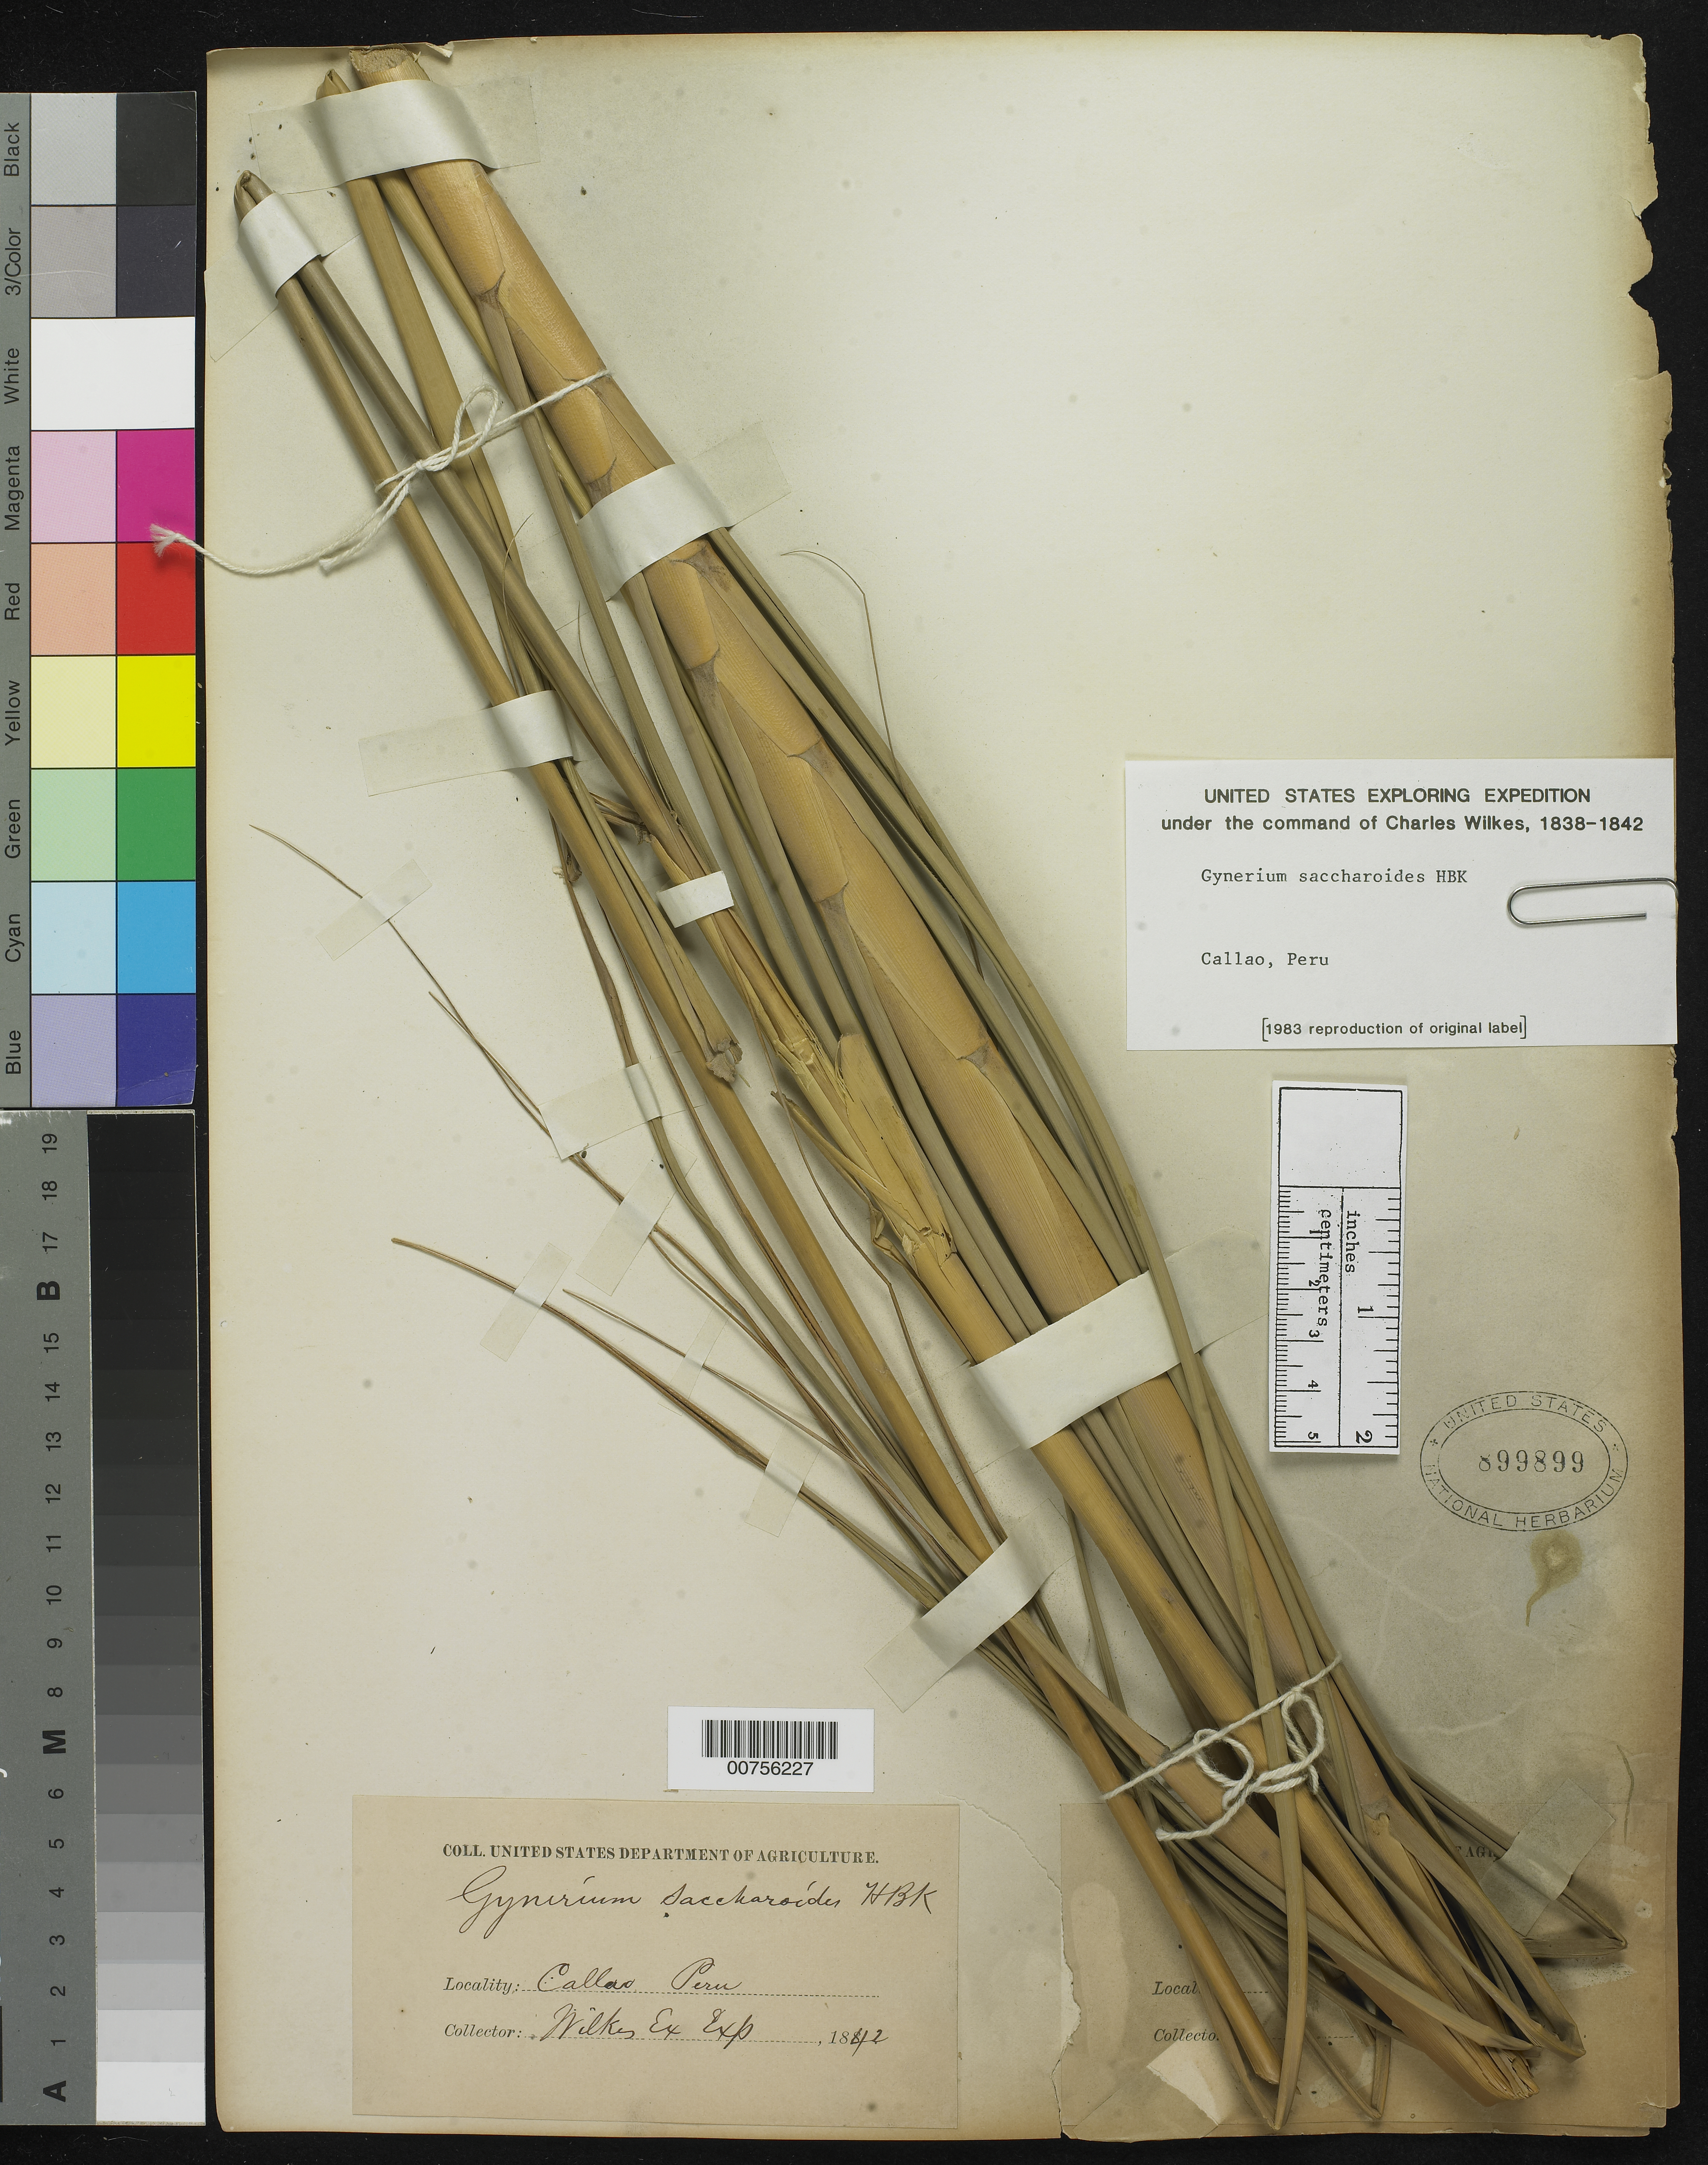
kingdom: Plantae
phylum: Tracheophyta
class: Liliopsida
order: Poales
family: Poaceae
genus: Gynerium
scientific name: Gynerium sagittatum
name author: (Aubl.) P. Beauv.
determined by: Poaceae Reorganization Project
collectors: Wilkes Explor. Exped.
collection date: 1838/1842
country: Peru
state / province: Callao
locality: Callao Peru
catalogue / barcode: US 899899